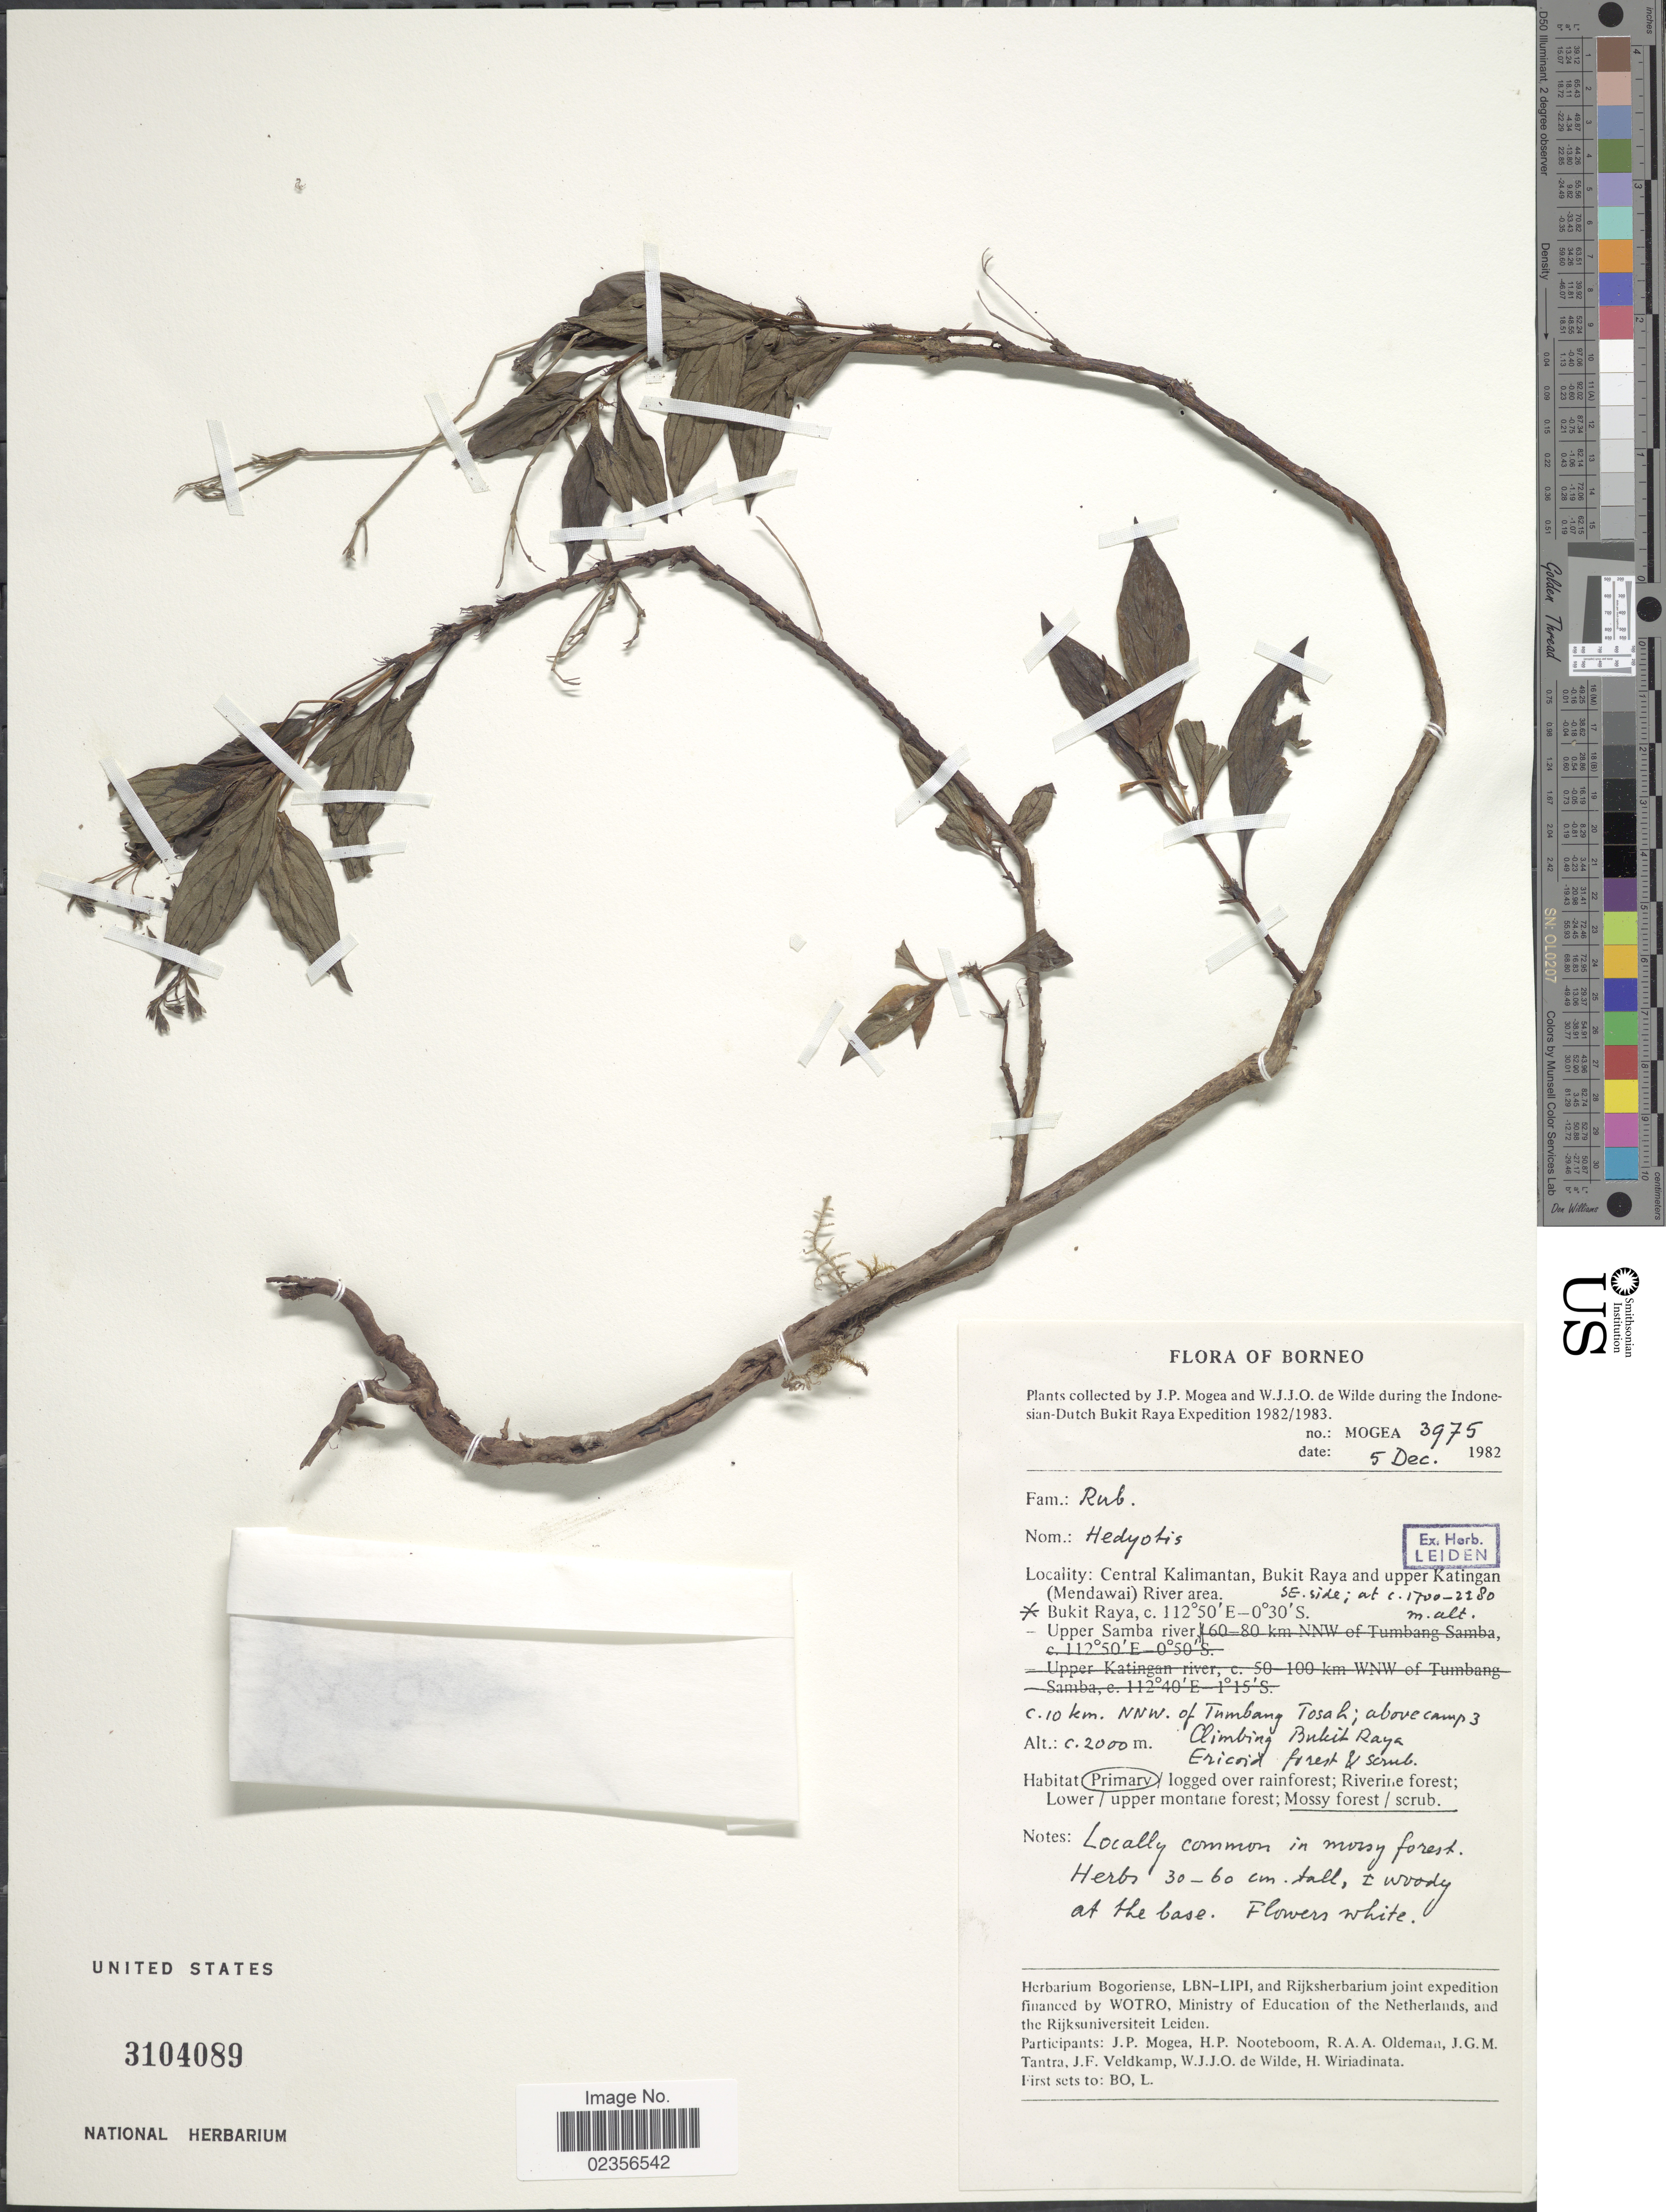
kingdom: Plantae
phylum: Tracheophyta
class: Magnoliopsida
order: Gentianales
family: Rubiaceae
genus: Hedyotis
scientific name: Hedyotis sp.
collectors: J. Mogea & W. J. de Wilde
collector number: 2975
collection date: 1982-12-05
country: Indonesia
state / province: Kalimantan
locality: Borneo. Central Kalimantan, Bukit Raya and upper Katingan (Mendawai) River area SE. side. Upper Samba River. c. 10 km. NNW. of Tumbang Tosah; above camp 3 Climbing Bukit Raya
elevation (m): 1700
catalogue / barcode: US 3104089